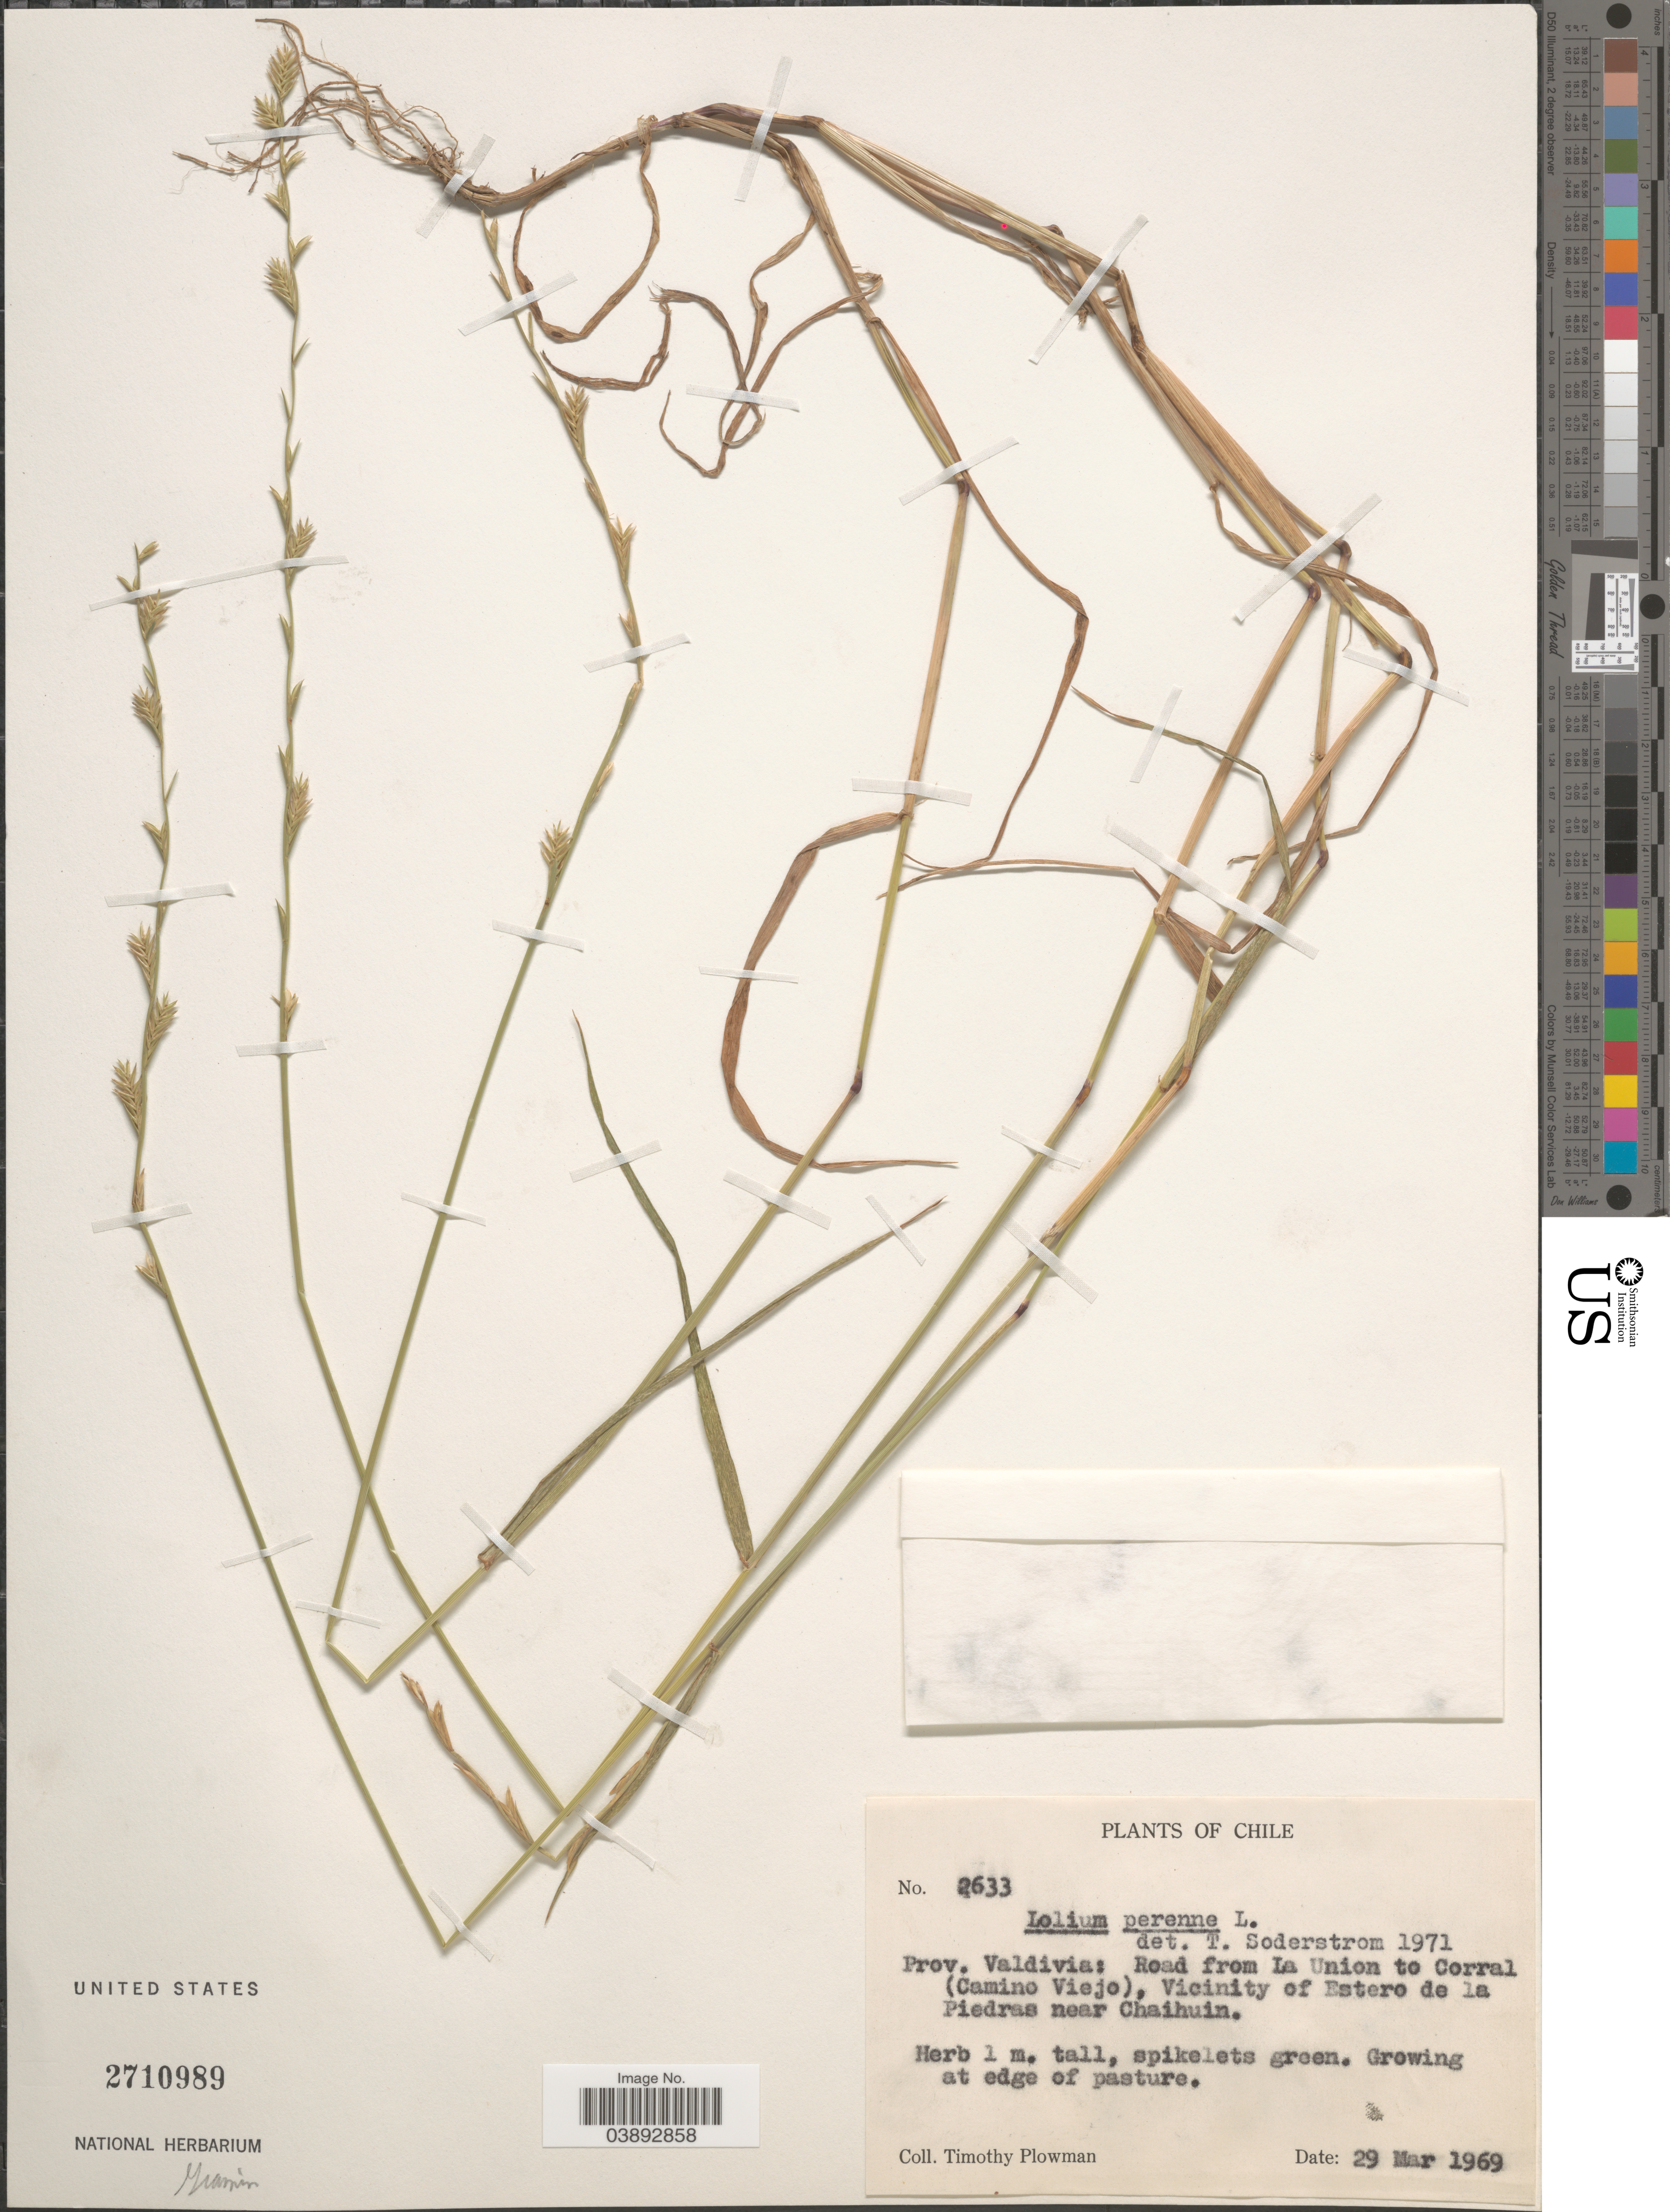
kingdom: Plantae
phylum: Tracheophyta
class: Liliopsida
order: Poales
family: Poaceae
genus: Lolium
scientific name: Lolium perenne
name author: L.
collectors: T. Plowman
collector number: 2633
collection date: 1969-03-29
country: Chile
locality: Prov. Valdivia: Road from La Union to Corral (Camino Viejo), Vicinity of Estero de la Piedras near Chaihuin.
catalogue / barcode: US 2710989